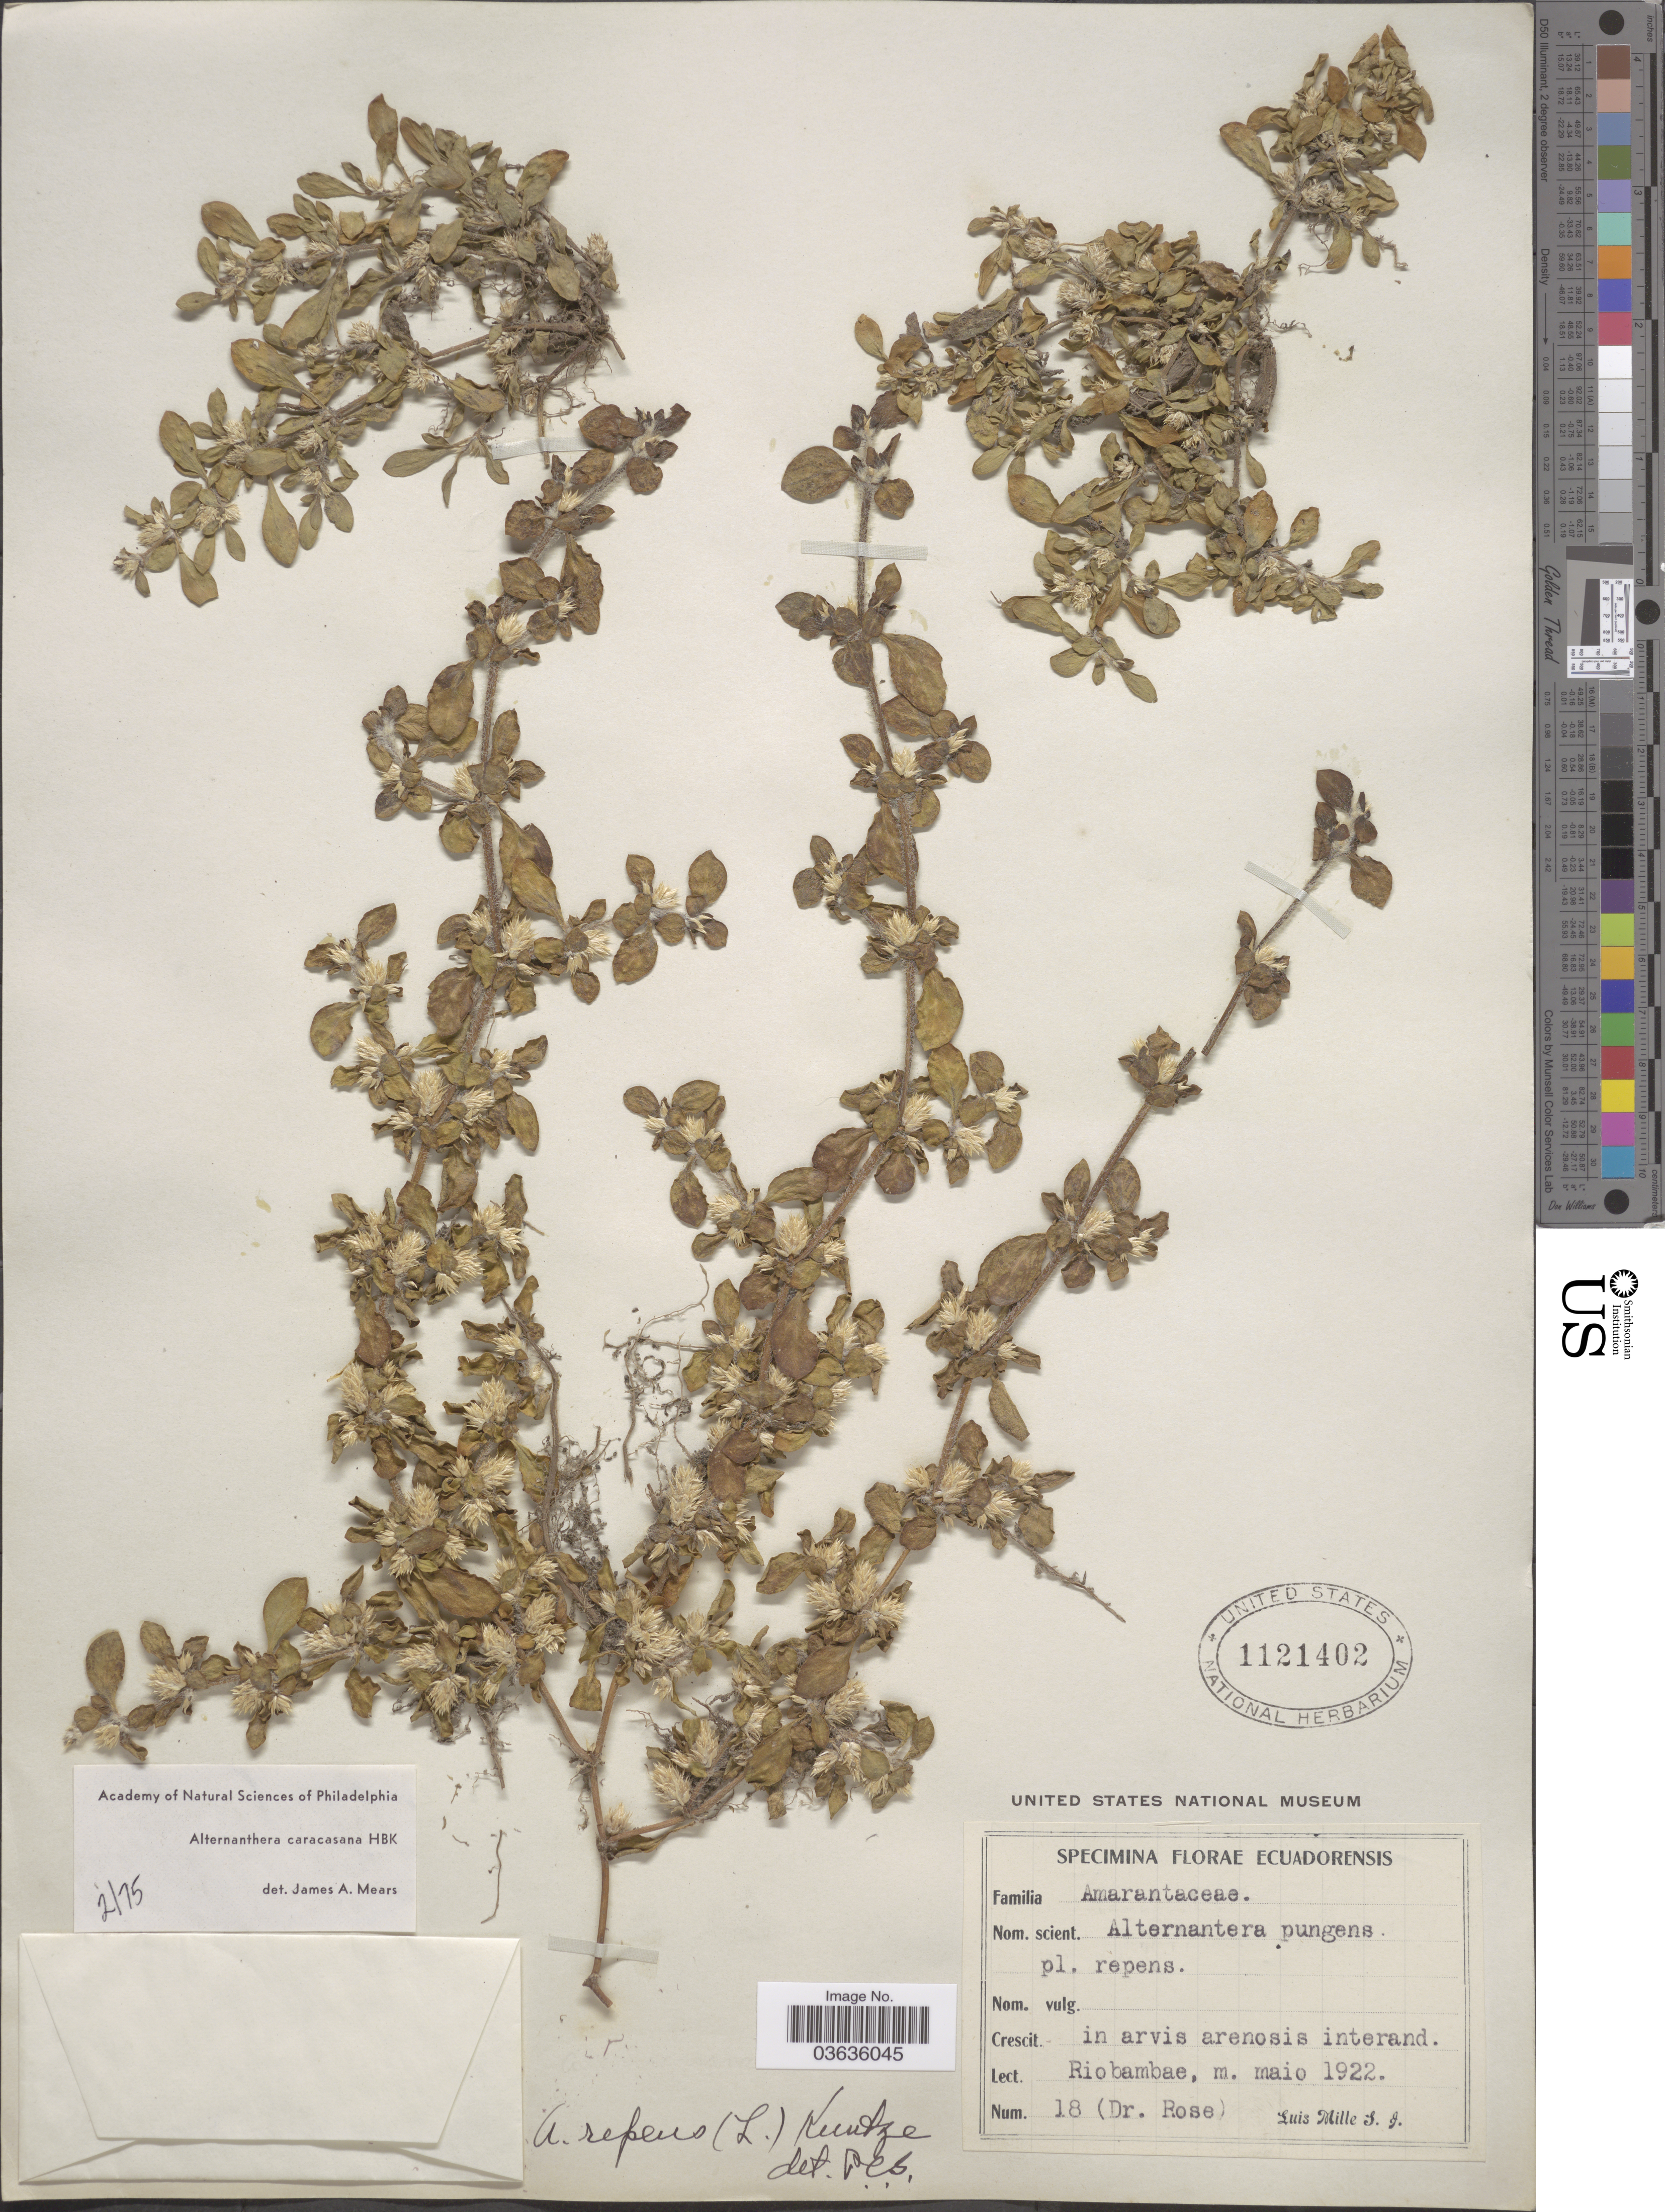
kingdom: Plantae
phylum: Tracheophyta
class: Magnoliopsida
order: Caryophyllales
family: Amaranthaceae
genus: Alternanthera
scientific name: Alternanthera caracasana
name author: Kunth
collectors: -- Rose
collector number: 18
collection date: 1922-05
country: Ecuador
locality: Rio bambae.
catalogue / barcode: US 1121402